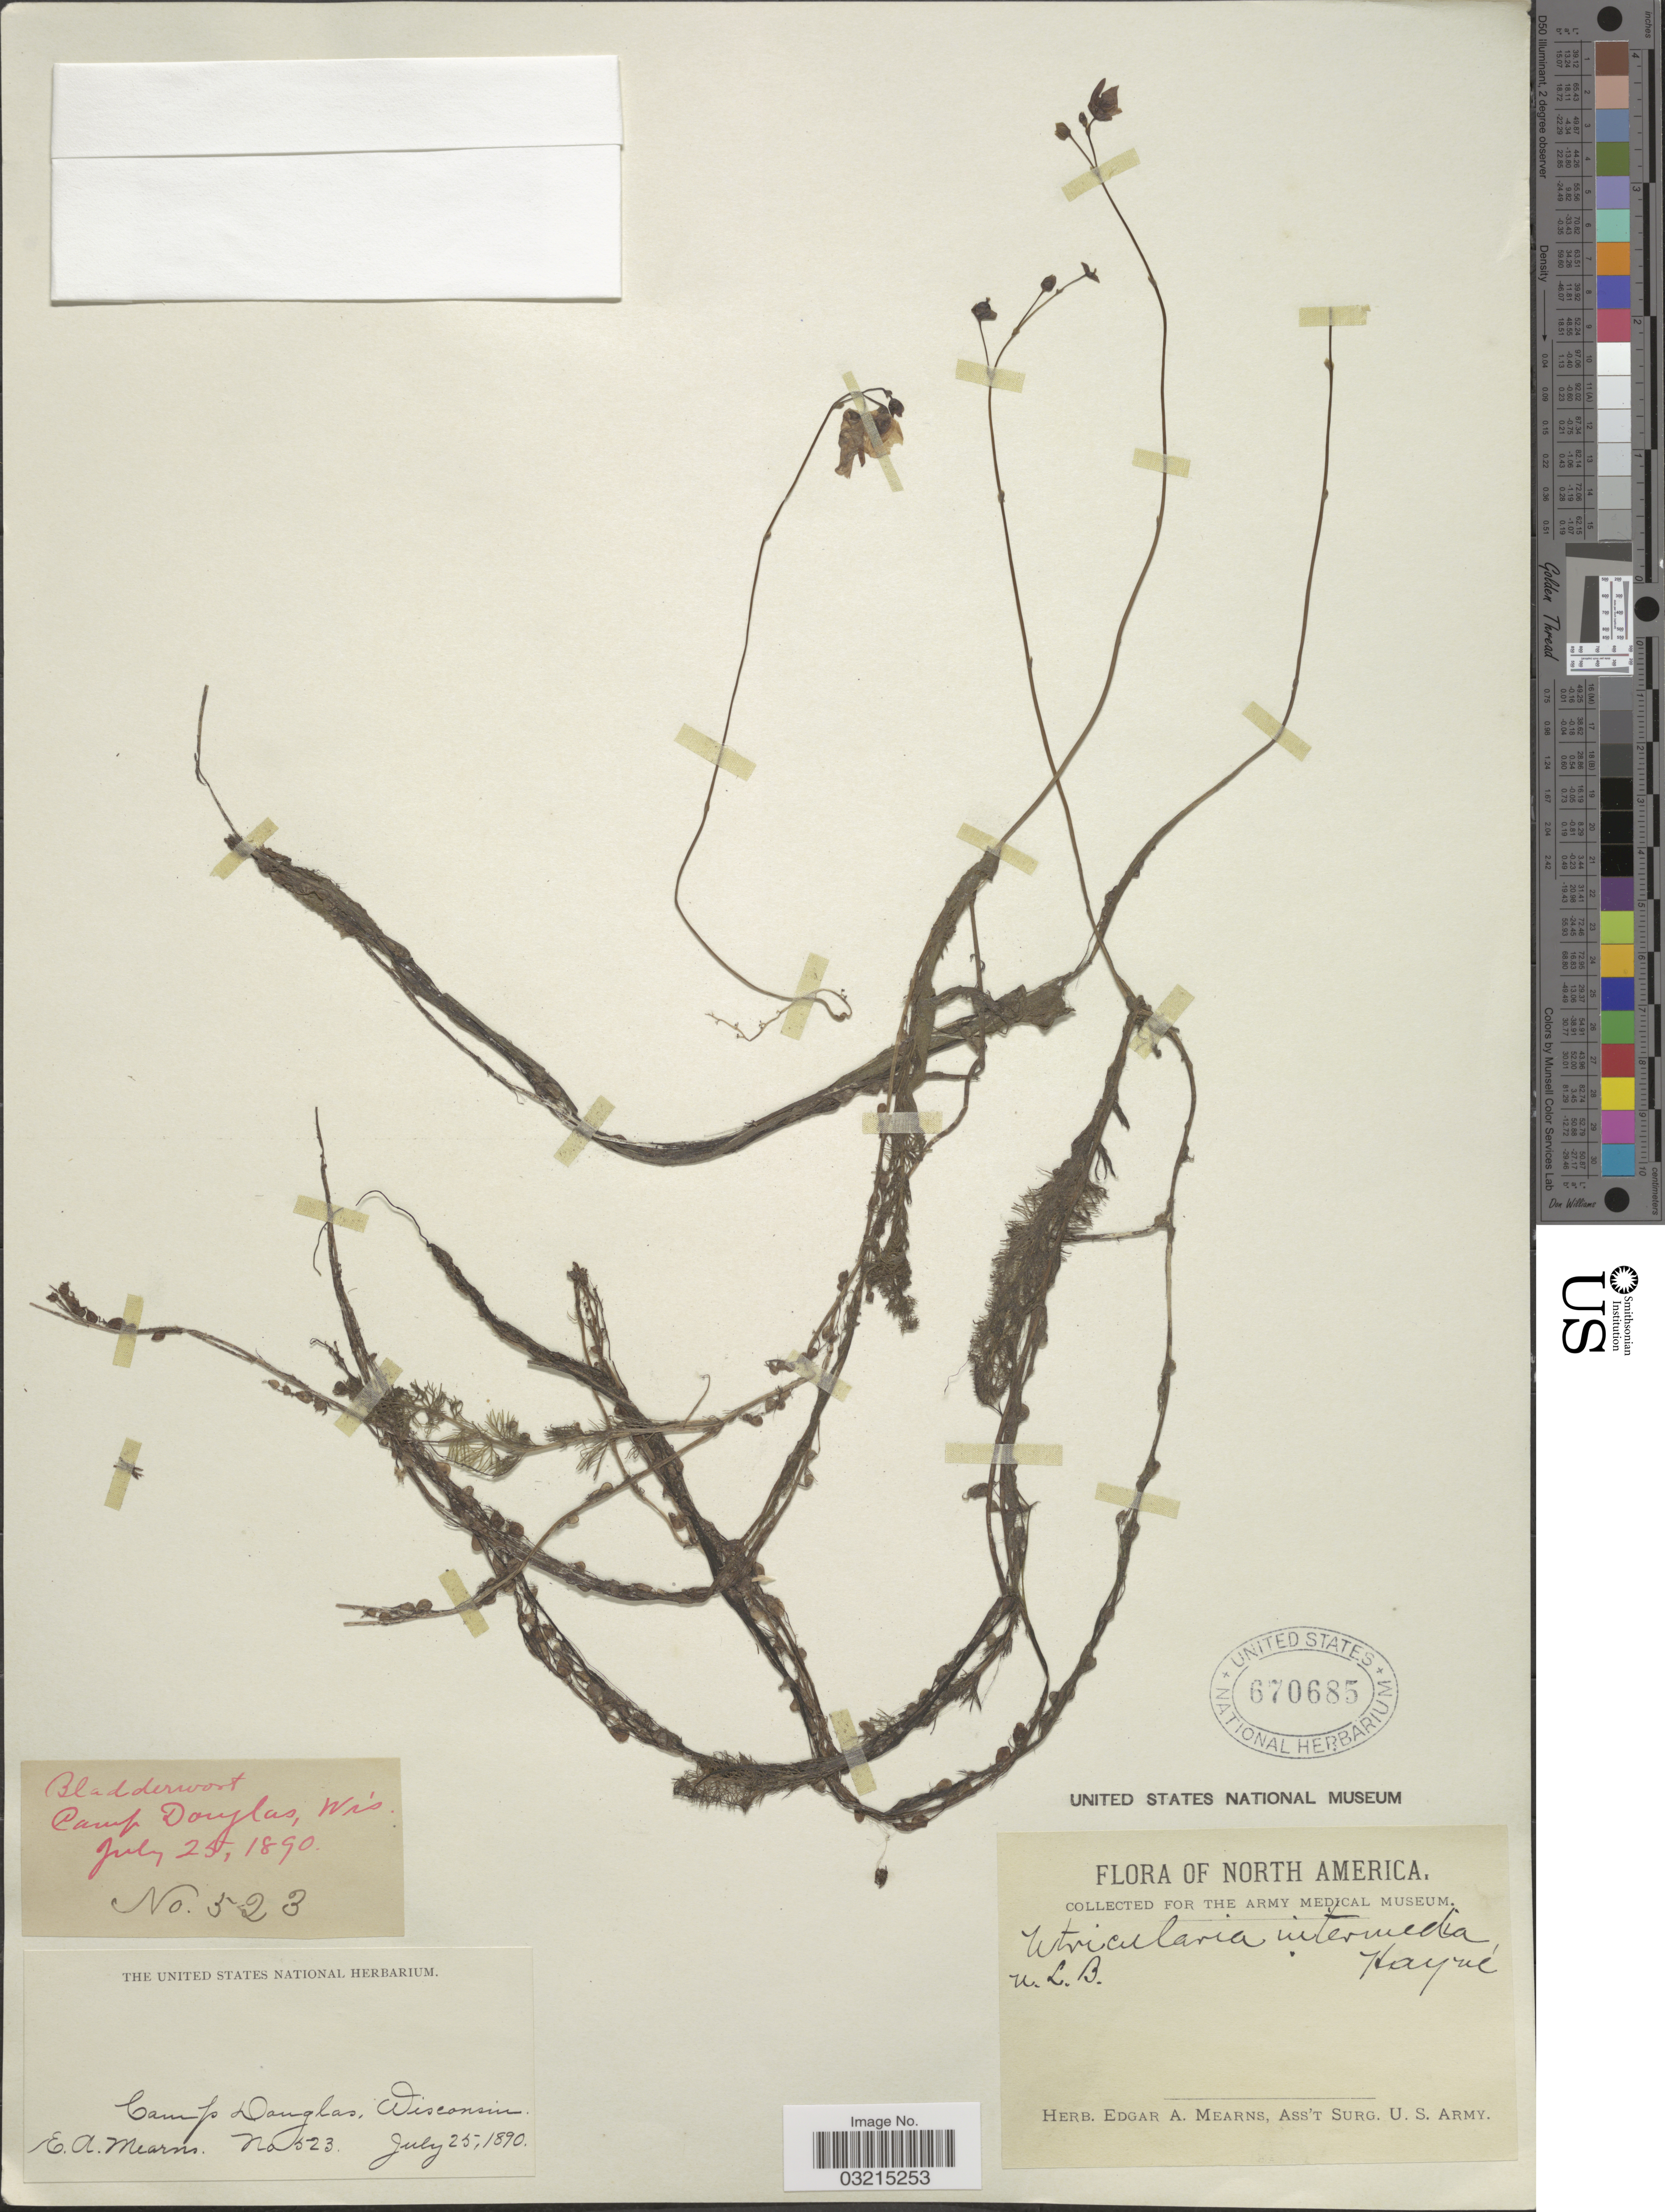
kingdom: Plantae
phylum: Tracheophyta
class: Magnoliopsida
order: Lamiales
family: Lentibulariaceae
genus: Utricularia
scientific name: Utricularia intermedia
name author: Hayne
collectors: E. A. Mearns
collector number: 523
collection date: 1890-07-25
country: United States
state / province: Wisconsin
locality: Camp Douglas.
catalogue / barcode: US 670685